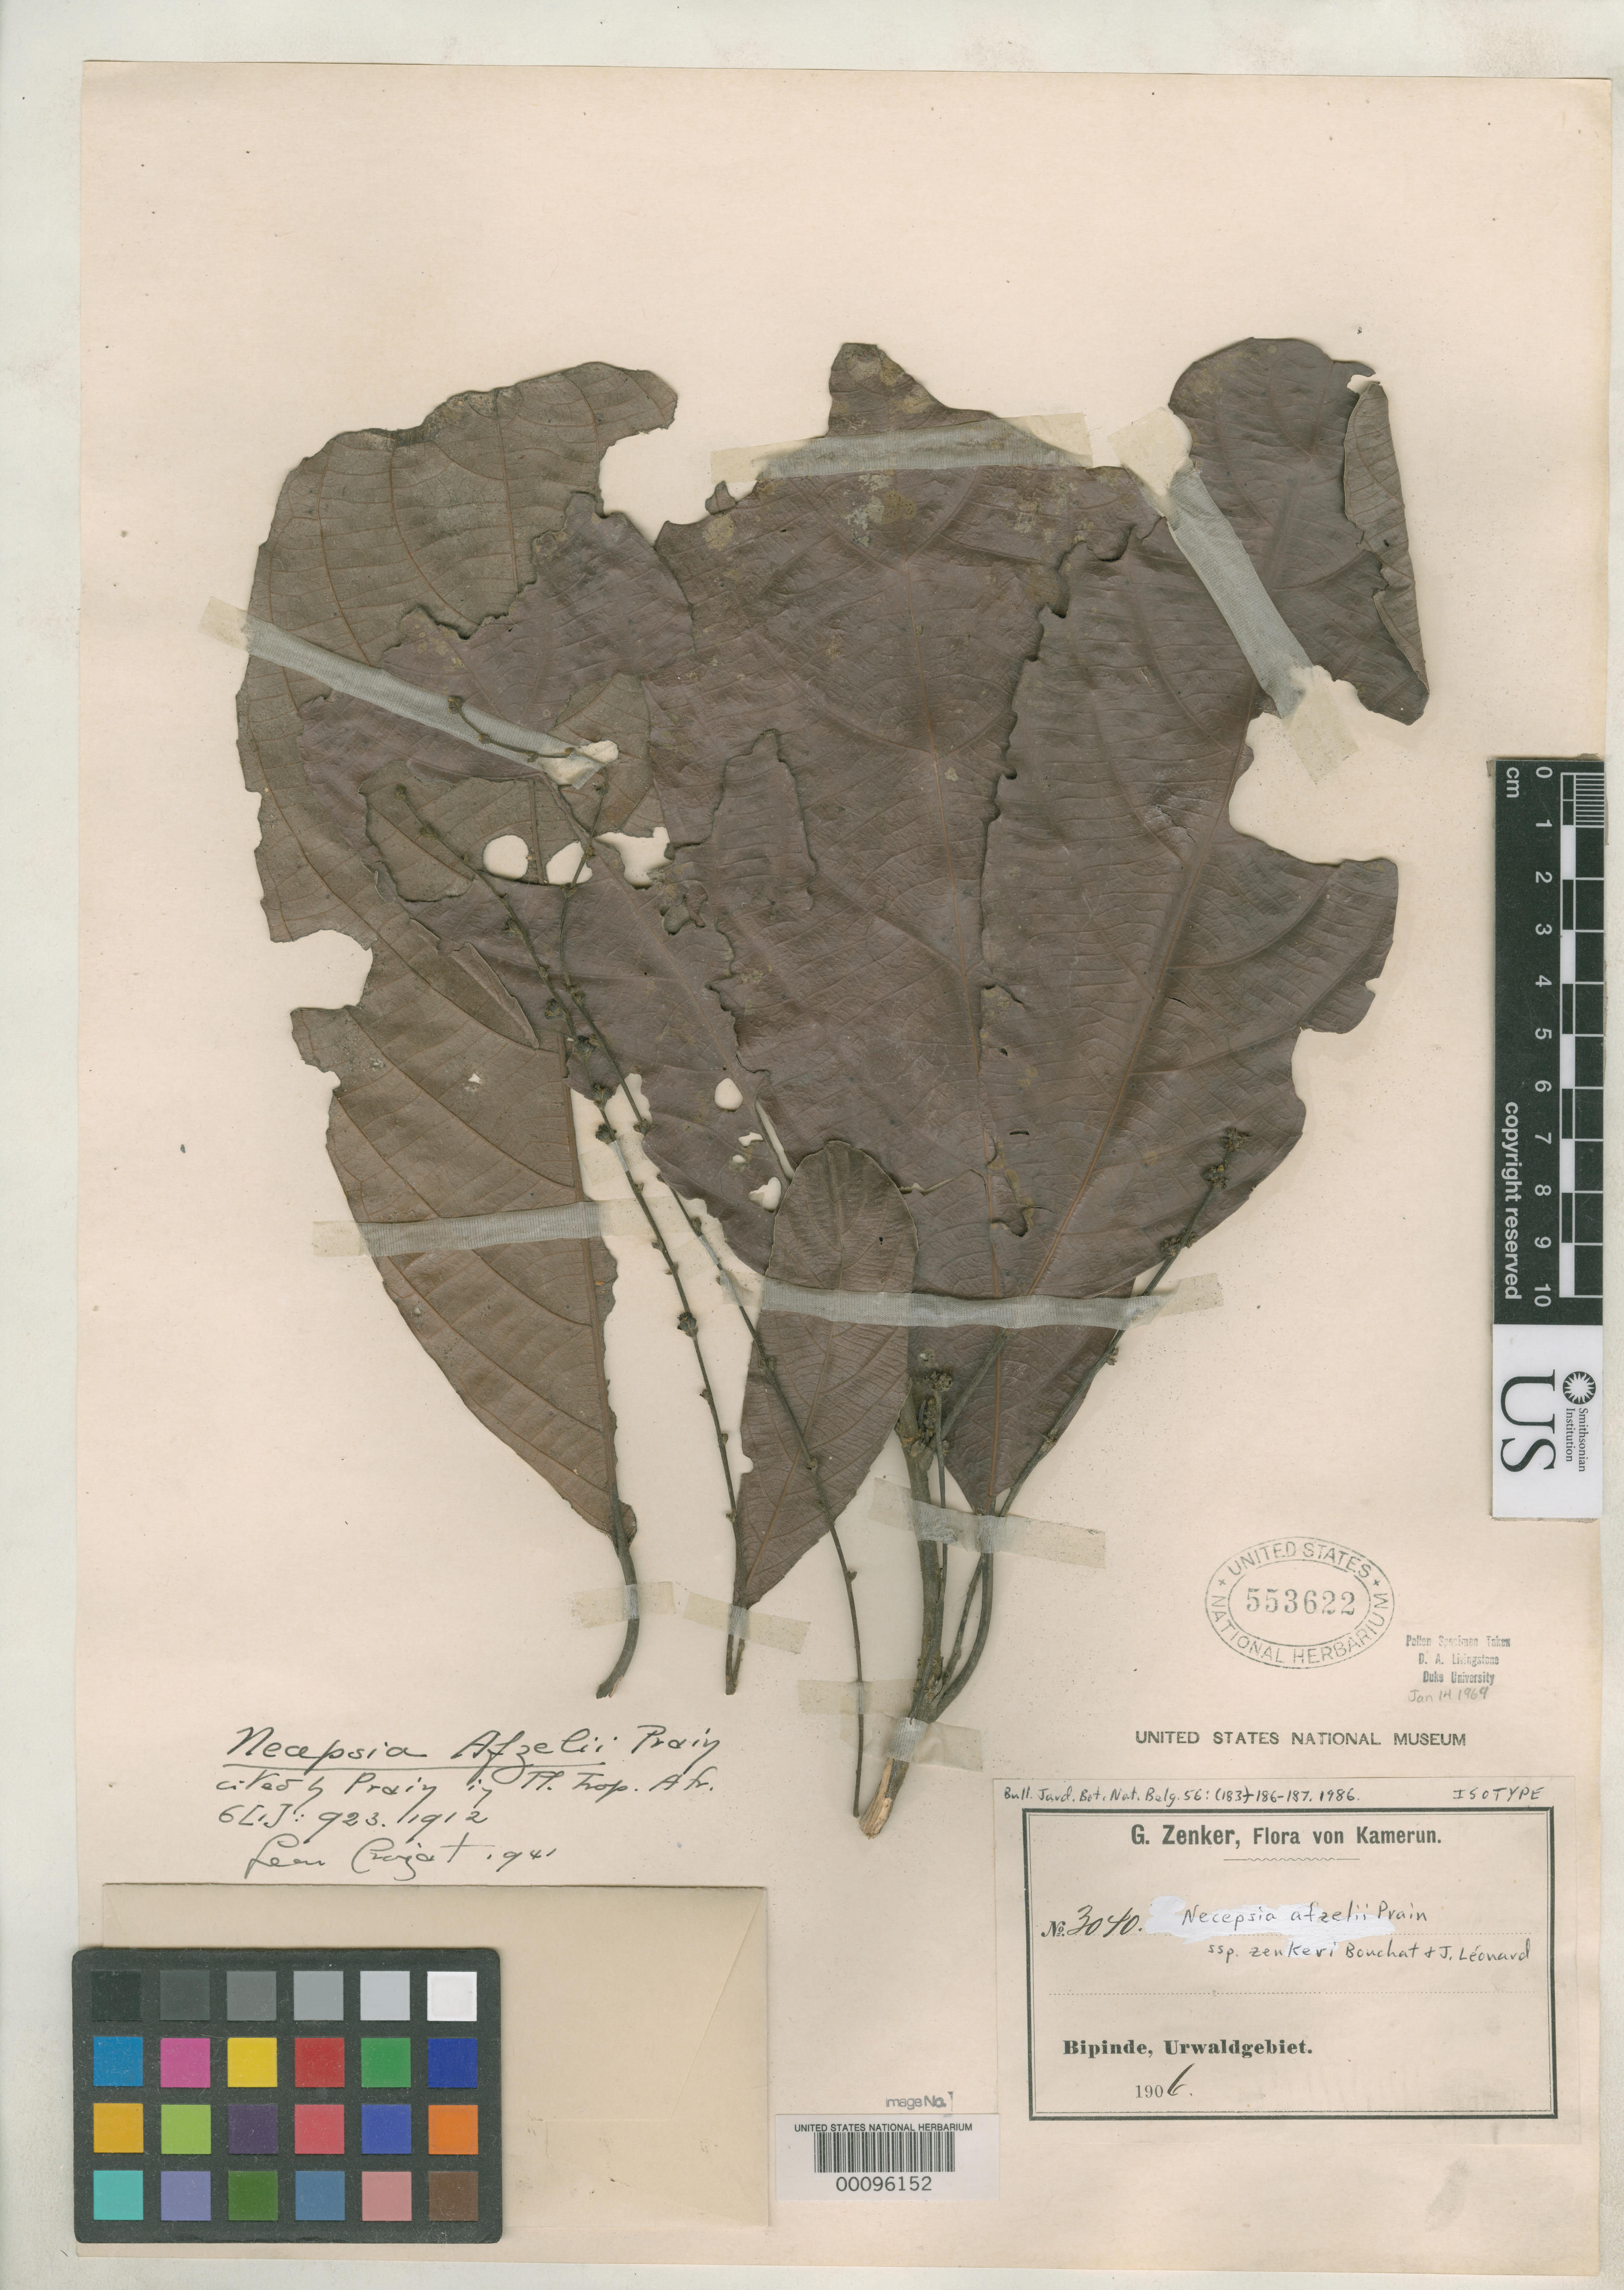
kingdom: Plantae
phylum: Tracheophyta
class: Magnoliopsida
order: Malpighiales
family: Euphorbiaceae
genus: Necepsia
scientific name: Necepsia afzelii subsp. zenkeri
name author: Bouchat & J. Léonard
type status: Isotype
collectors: G. A. Zenker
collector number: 3040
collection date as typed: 1904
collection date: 1904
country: Cameroon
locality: Bipinde, Urwaldgebiet.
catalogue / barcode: US 553622